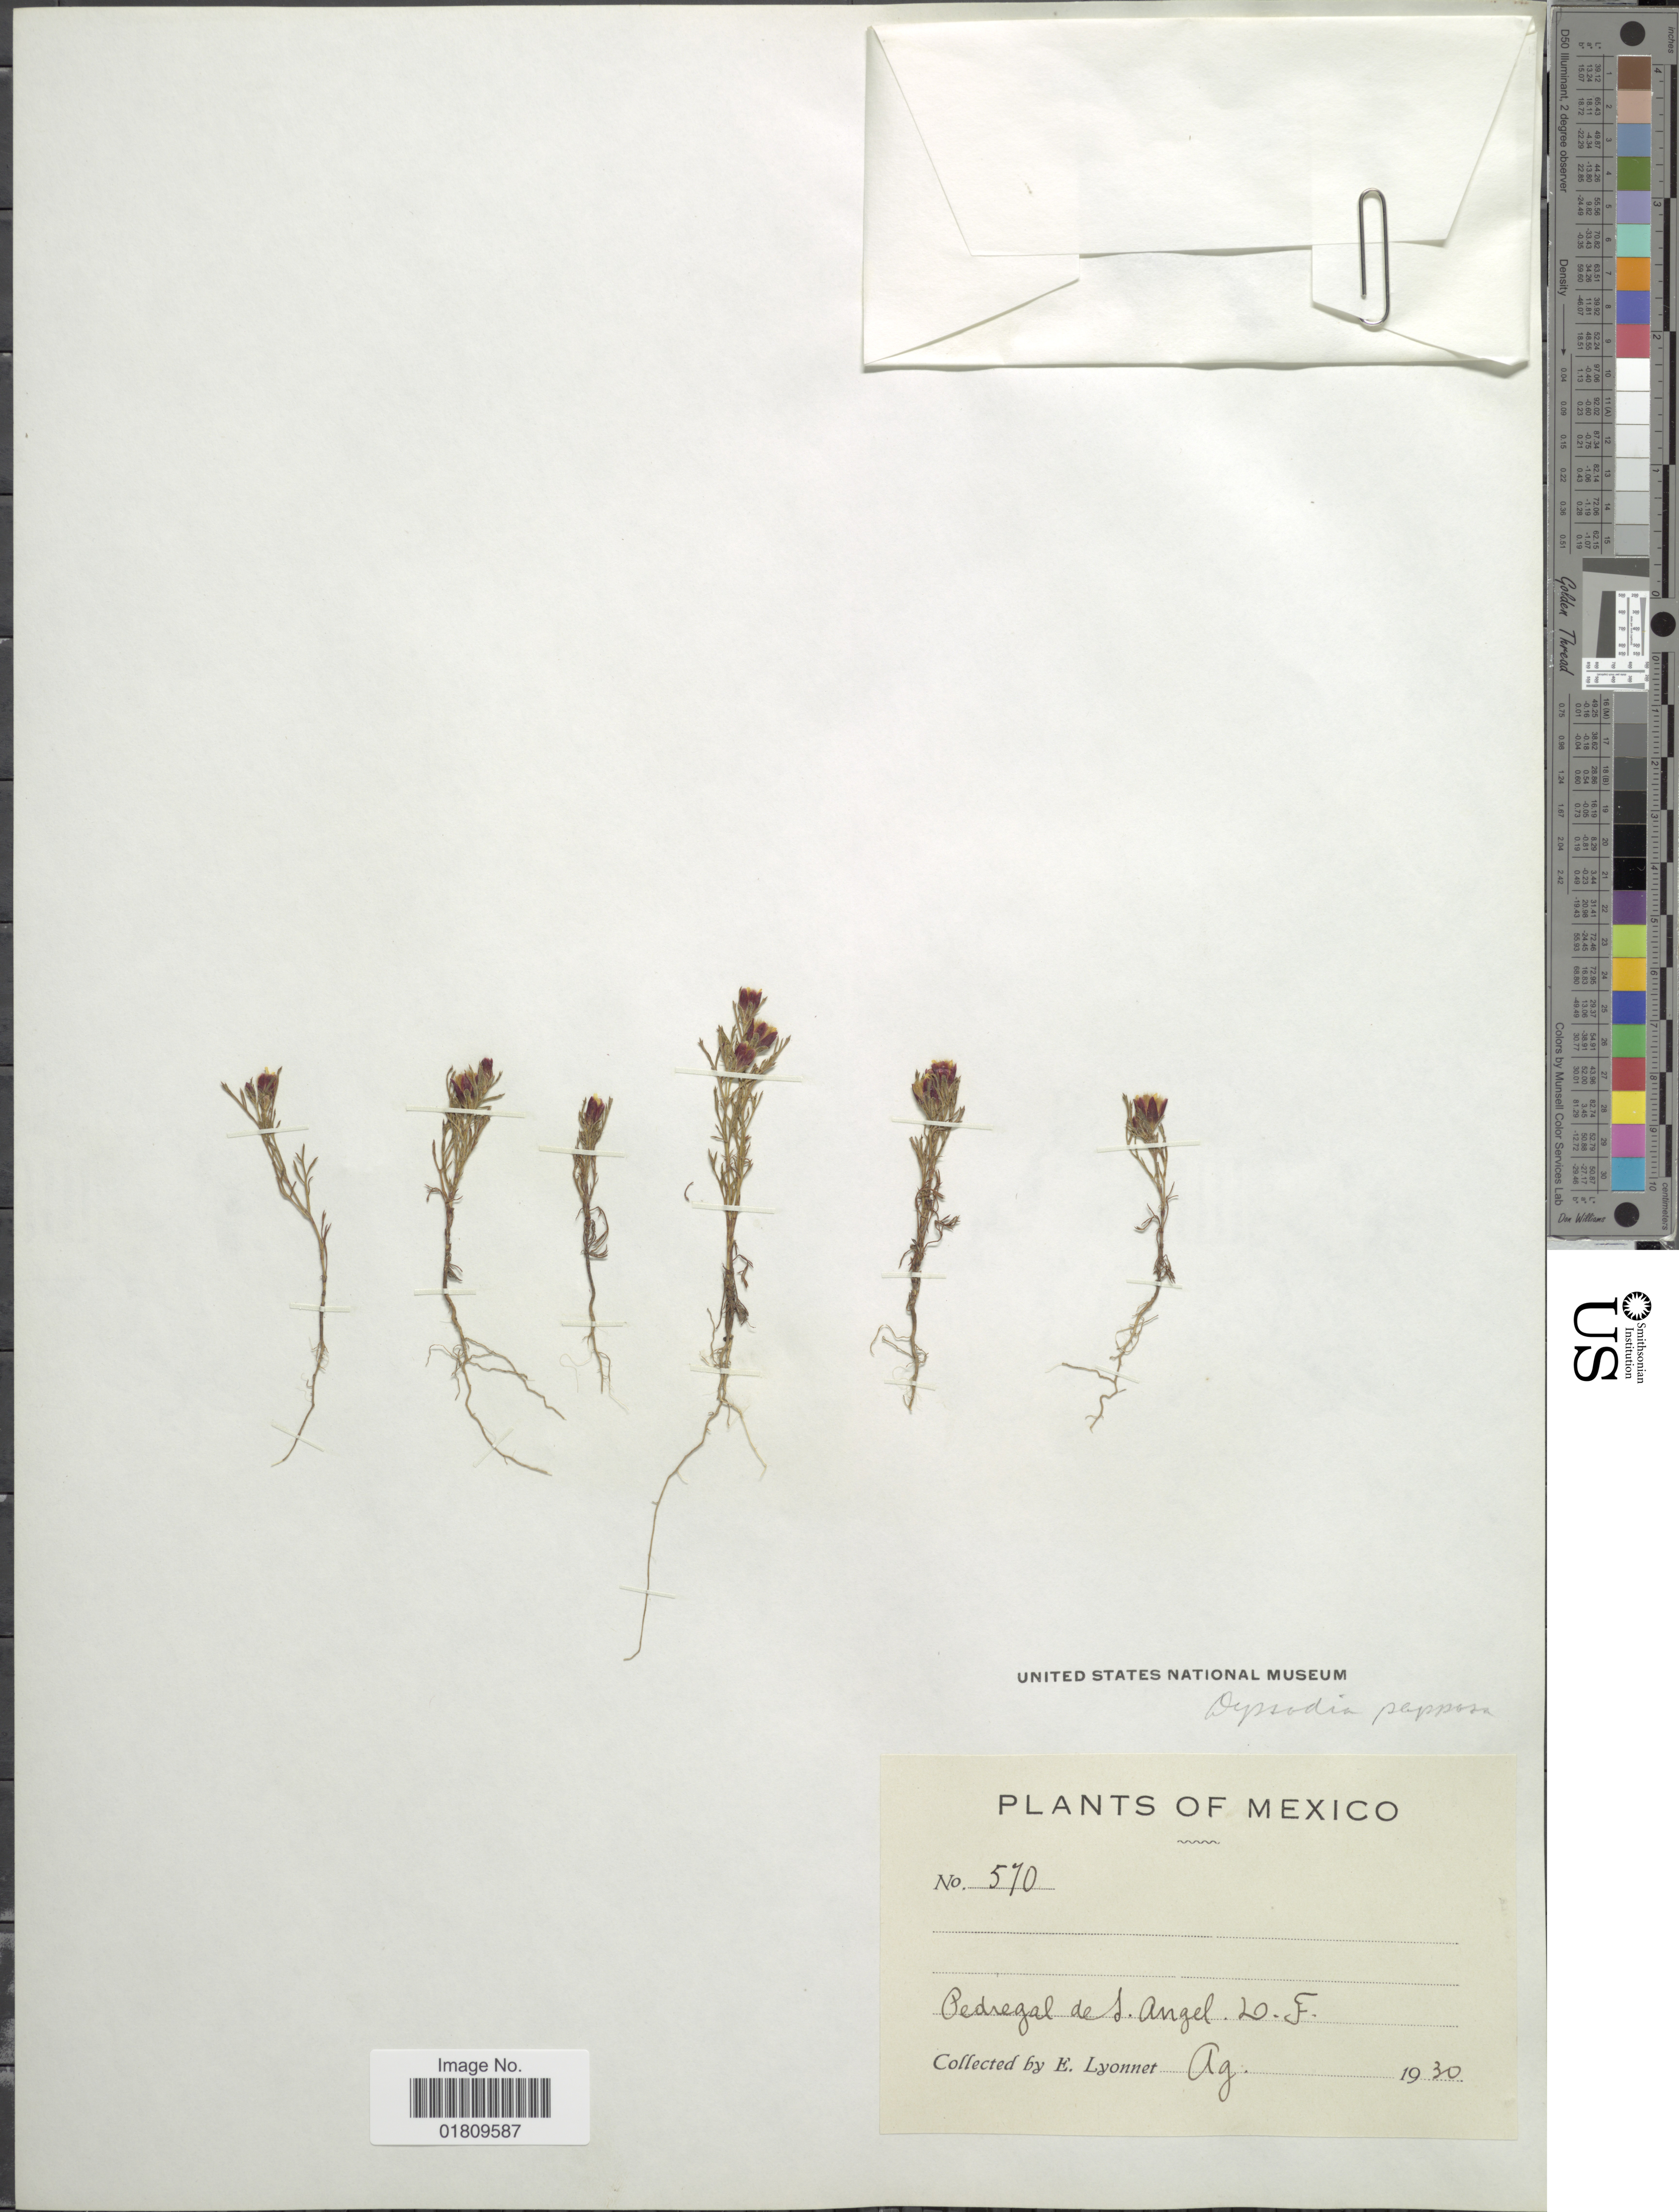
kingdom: Plantae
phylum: Tracheophyta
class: Magnoliopsida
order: Asterales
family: Asteraceae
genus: Dyssodia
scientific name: Dyssodia papposa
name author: (Vent.) Hitchc.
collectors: E. Lyonnet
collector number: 570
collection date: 1930-08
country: Mexico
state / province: Distrito Federal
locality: Pedregal de S. Angel